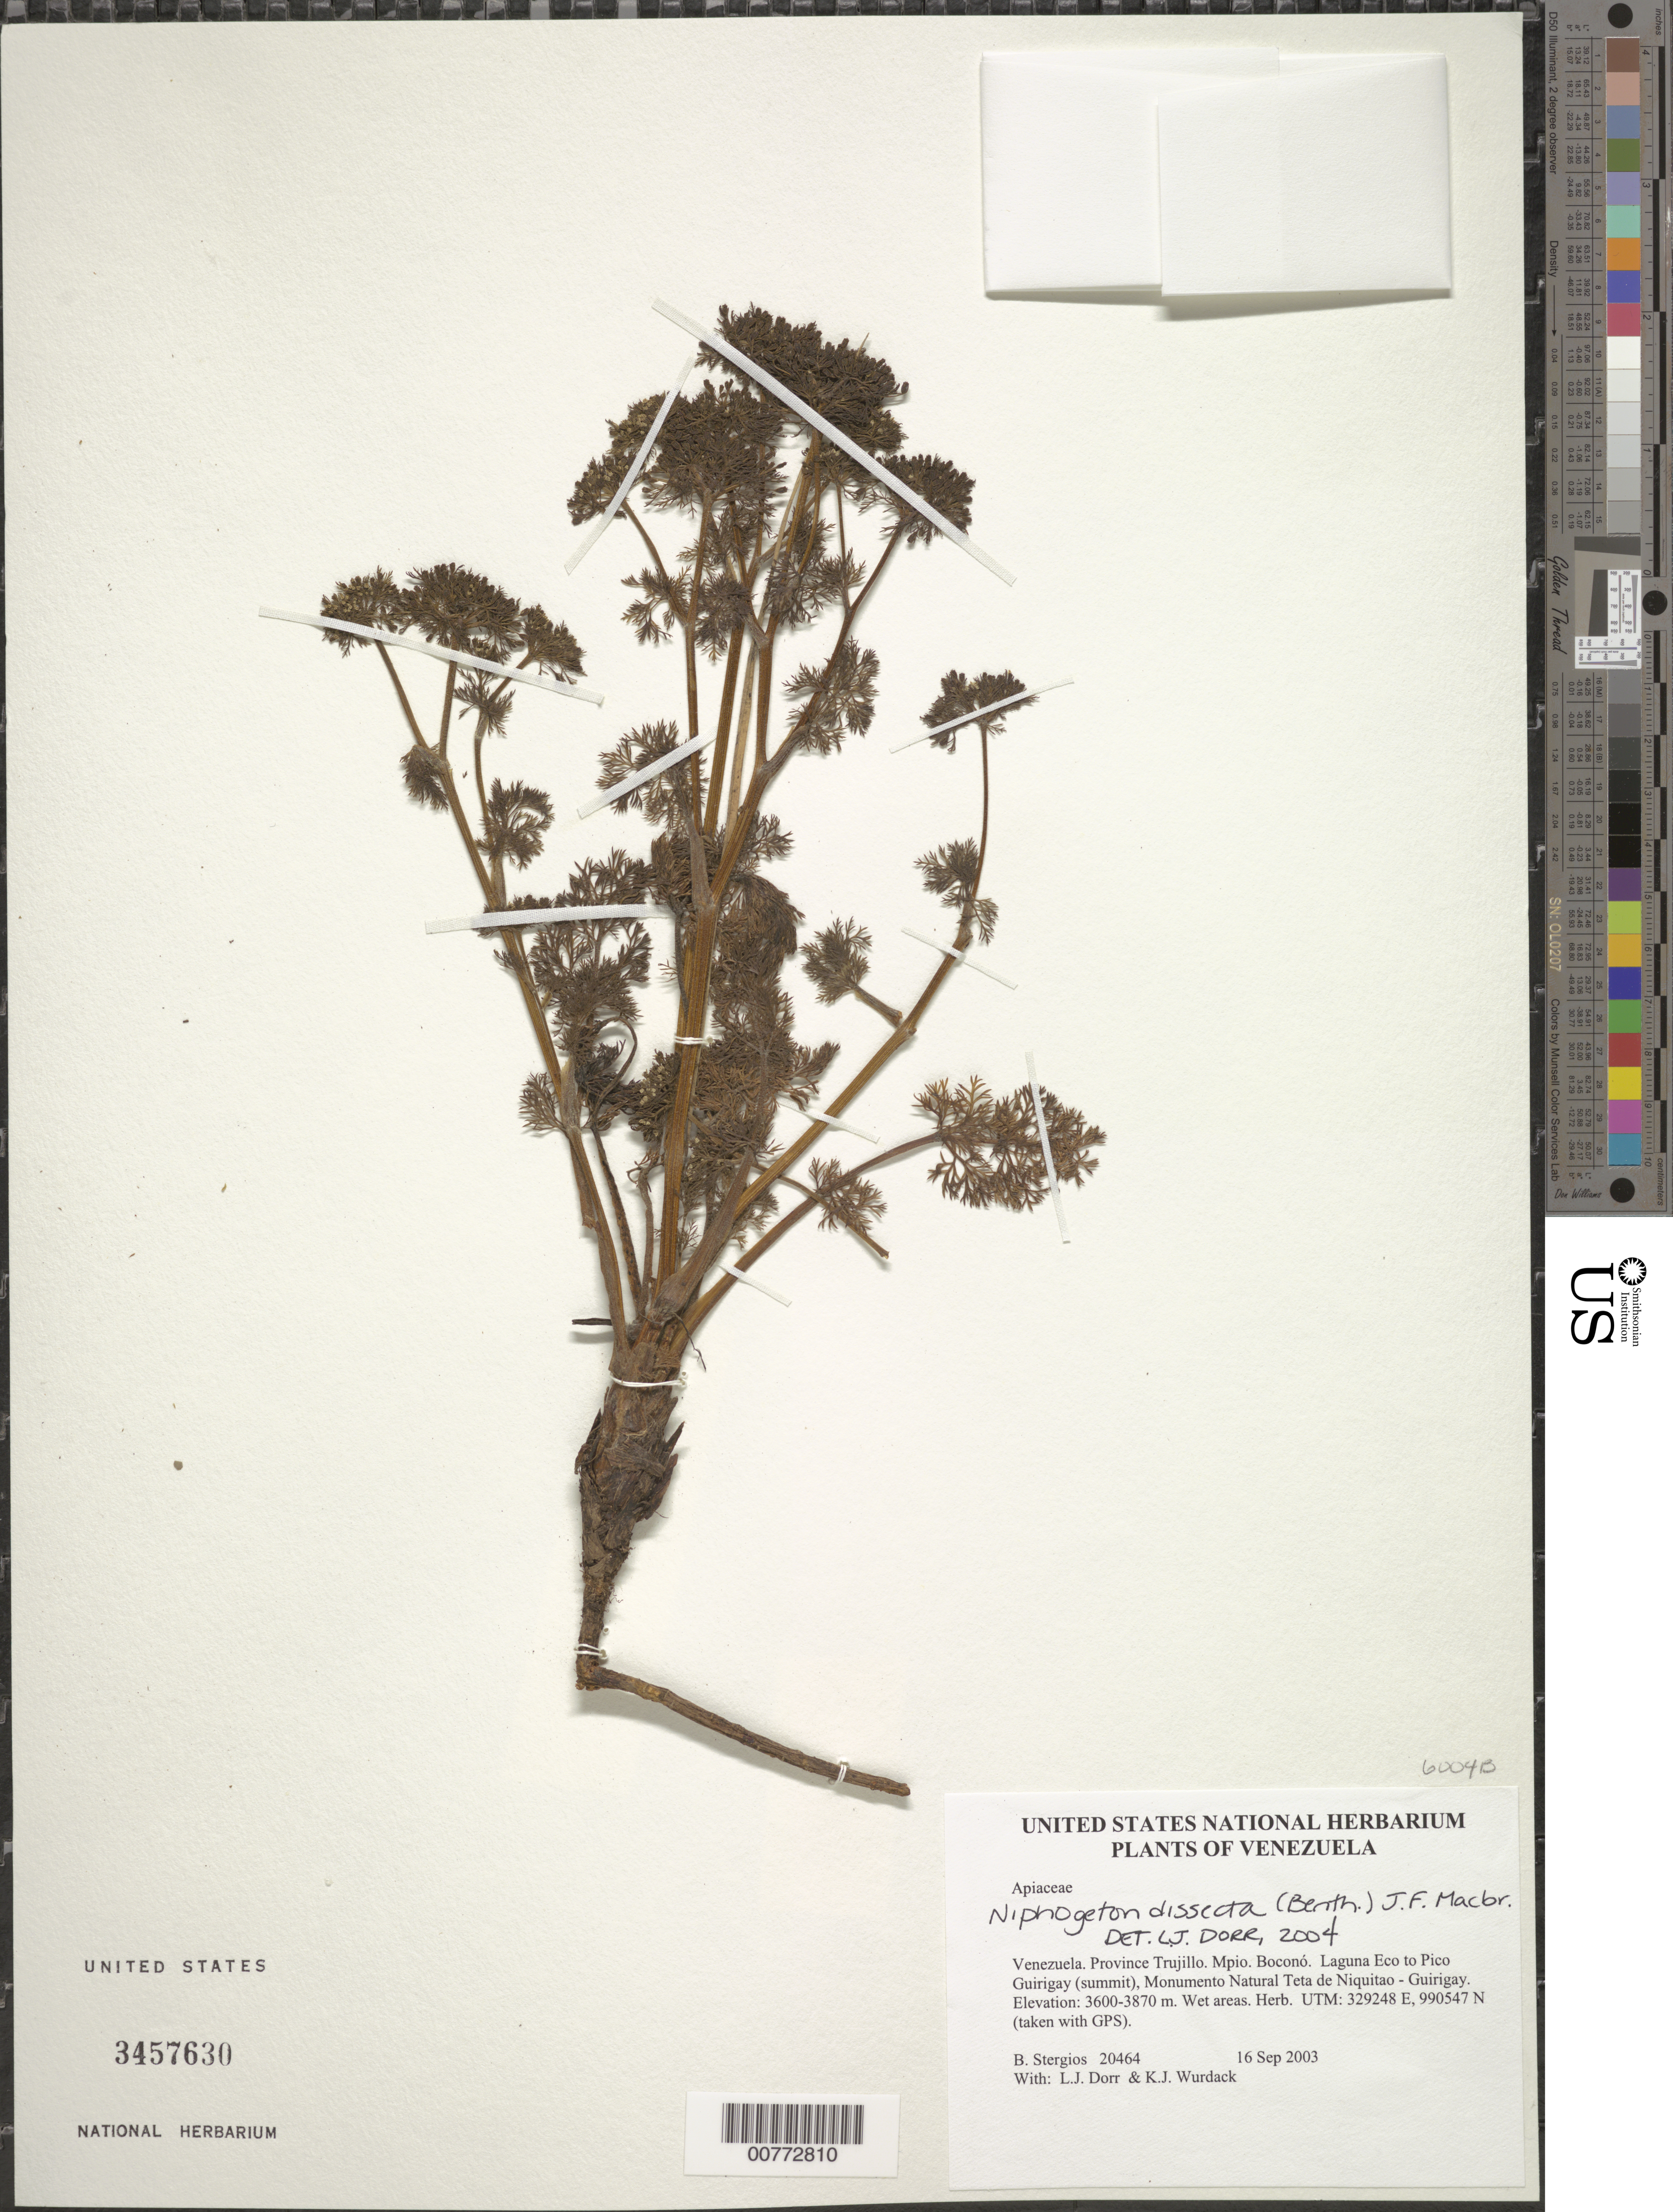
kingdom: Plantae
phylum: Tracheophyta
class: Magnoliopsida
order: Apiales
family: Apiaceae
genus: Niphogeton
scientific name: Niphogeton dissecta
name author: (Benth.) J.F. Macbr.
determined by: Dorr, L. J., (BOT), Smithsonian Institution - National Museum of Natural History (UNITED STATES)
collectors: B. G. Stergios, L. J. Dorr & K. Wurdack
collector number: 20464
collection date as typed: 16 Sep 2003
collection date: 2003-09-16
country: Venezuela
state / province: Trujillo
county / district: Boconó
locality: Laguna Eco to Pico Guirigay (summit), Monumento Natural Teta de Niquitao - Guirigay.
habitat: Wet areas.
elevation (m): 3600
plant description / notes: PORT, US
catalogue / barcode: US 3457630